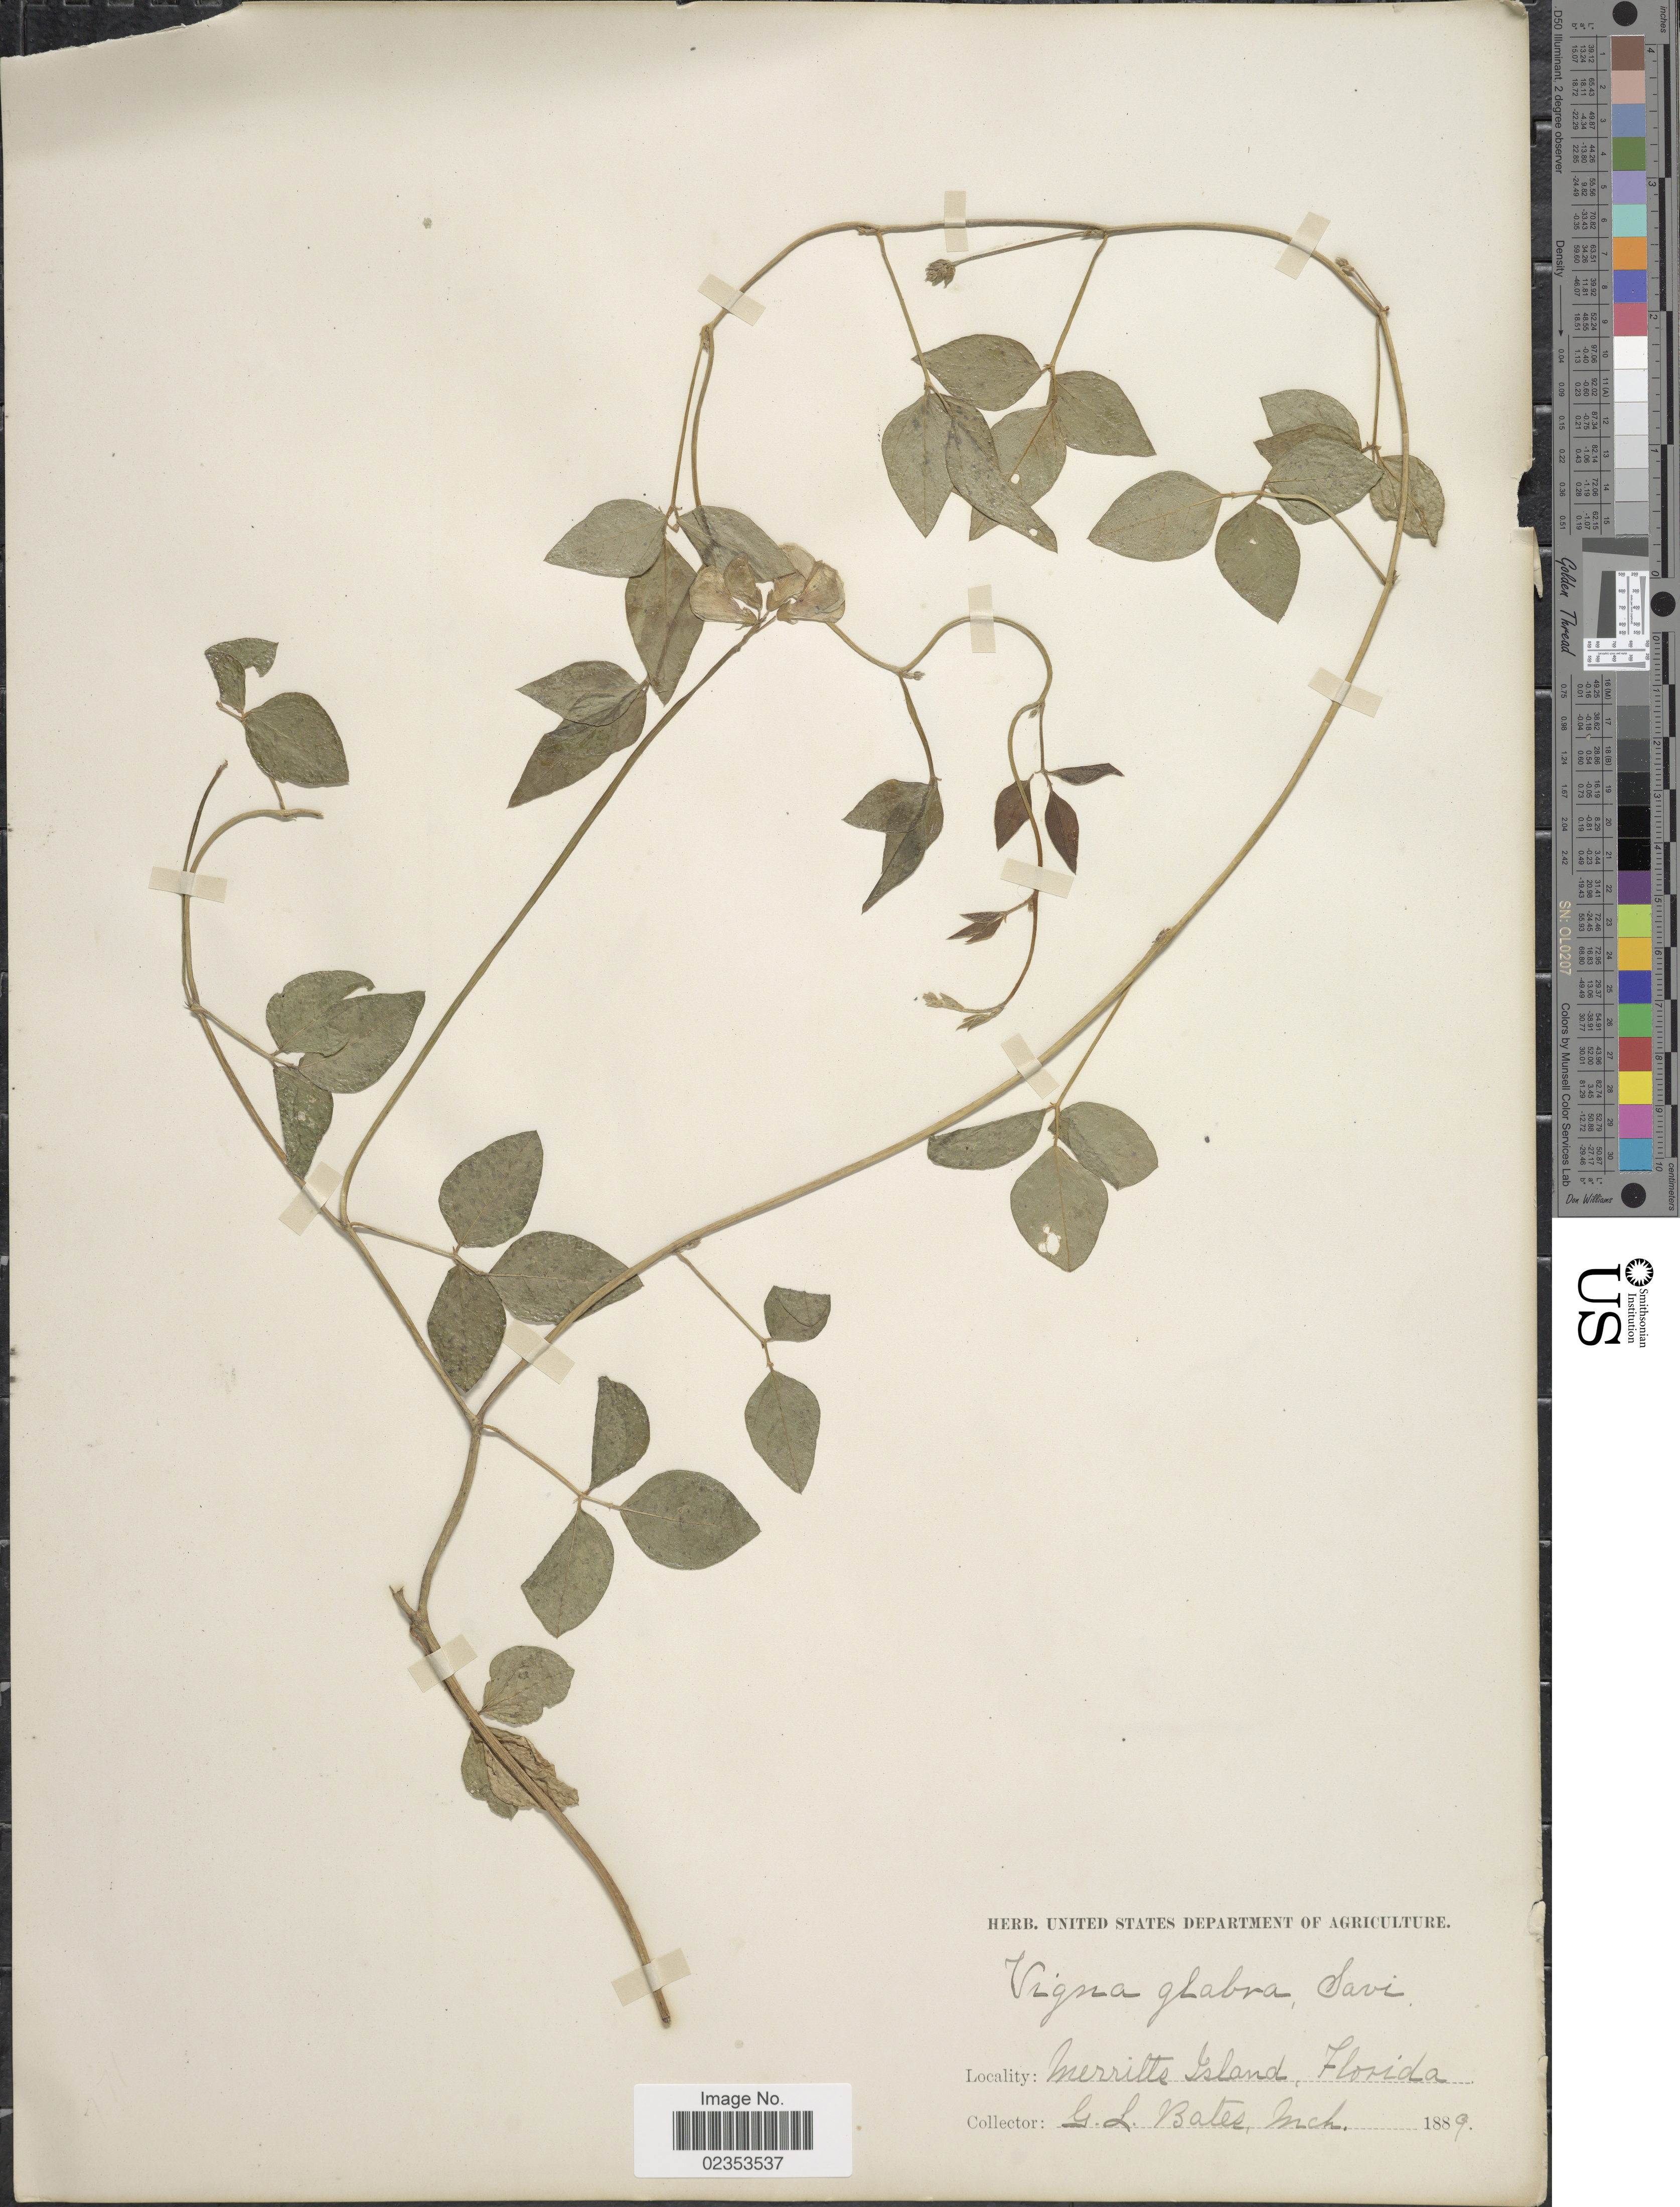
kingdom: Plantae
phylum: Tracheophyta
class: Magnoliopsida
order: Fabales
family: Fabaceae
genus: Vigna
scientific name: Vigna luteola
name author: (Jacq.) Benth.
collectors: G. Bates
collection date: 1889-03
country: United States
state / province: Florida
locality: Merritts Island